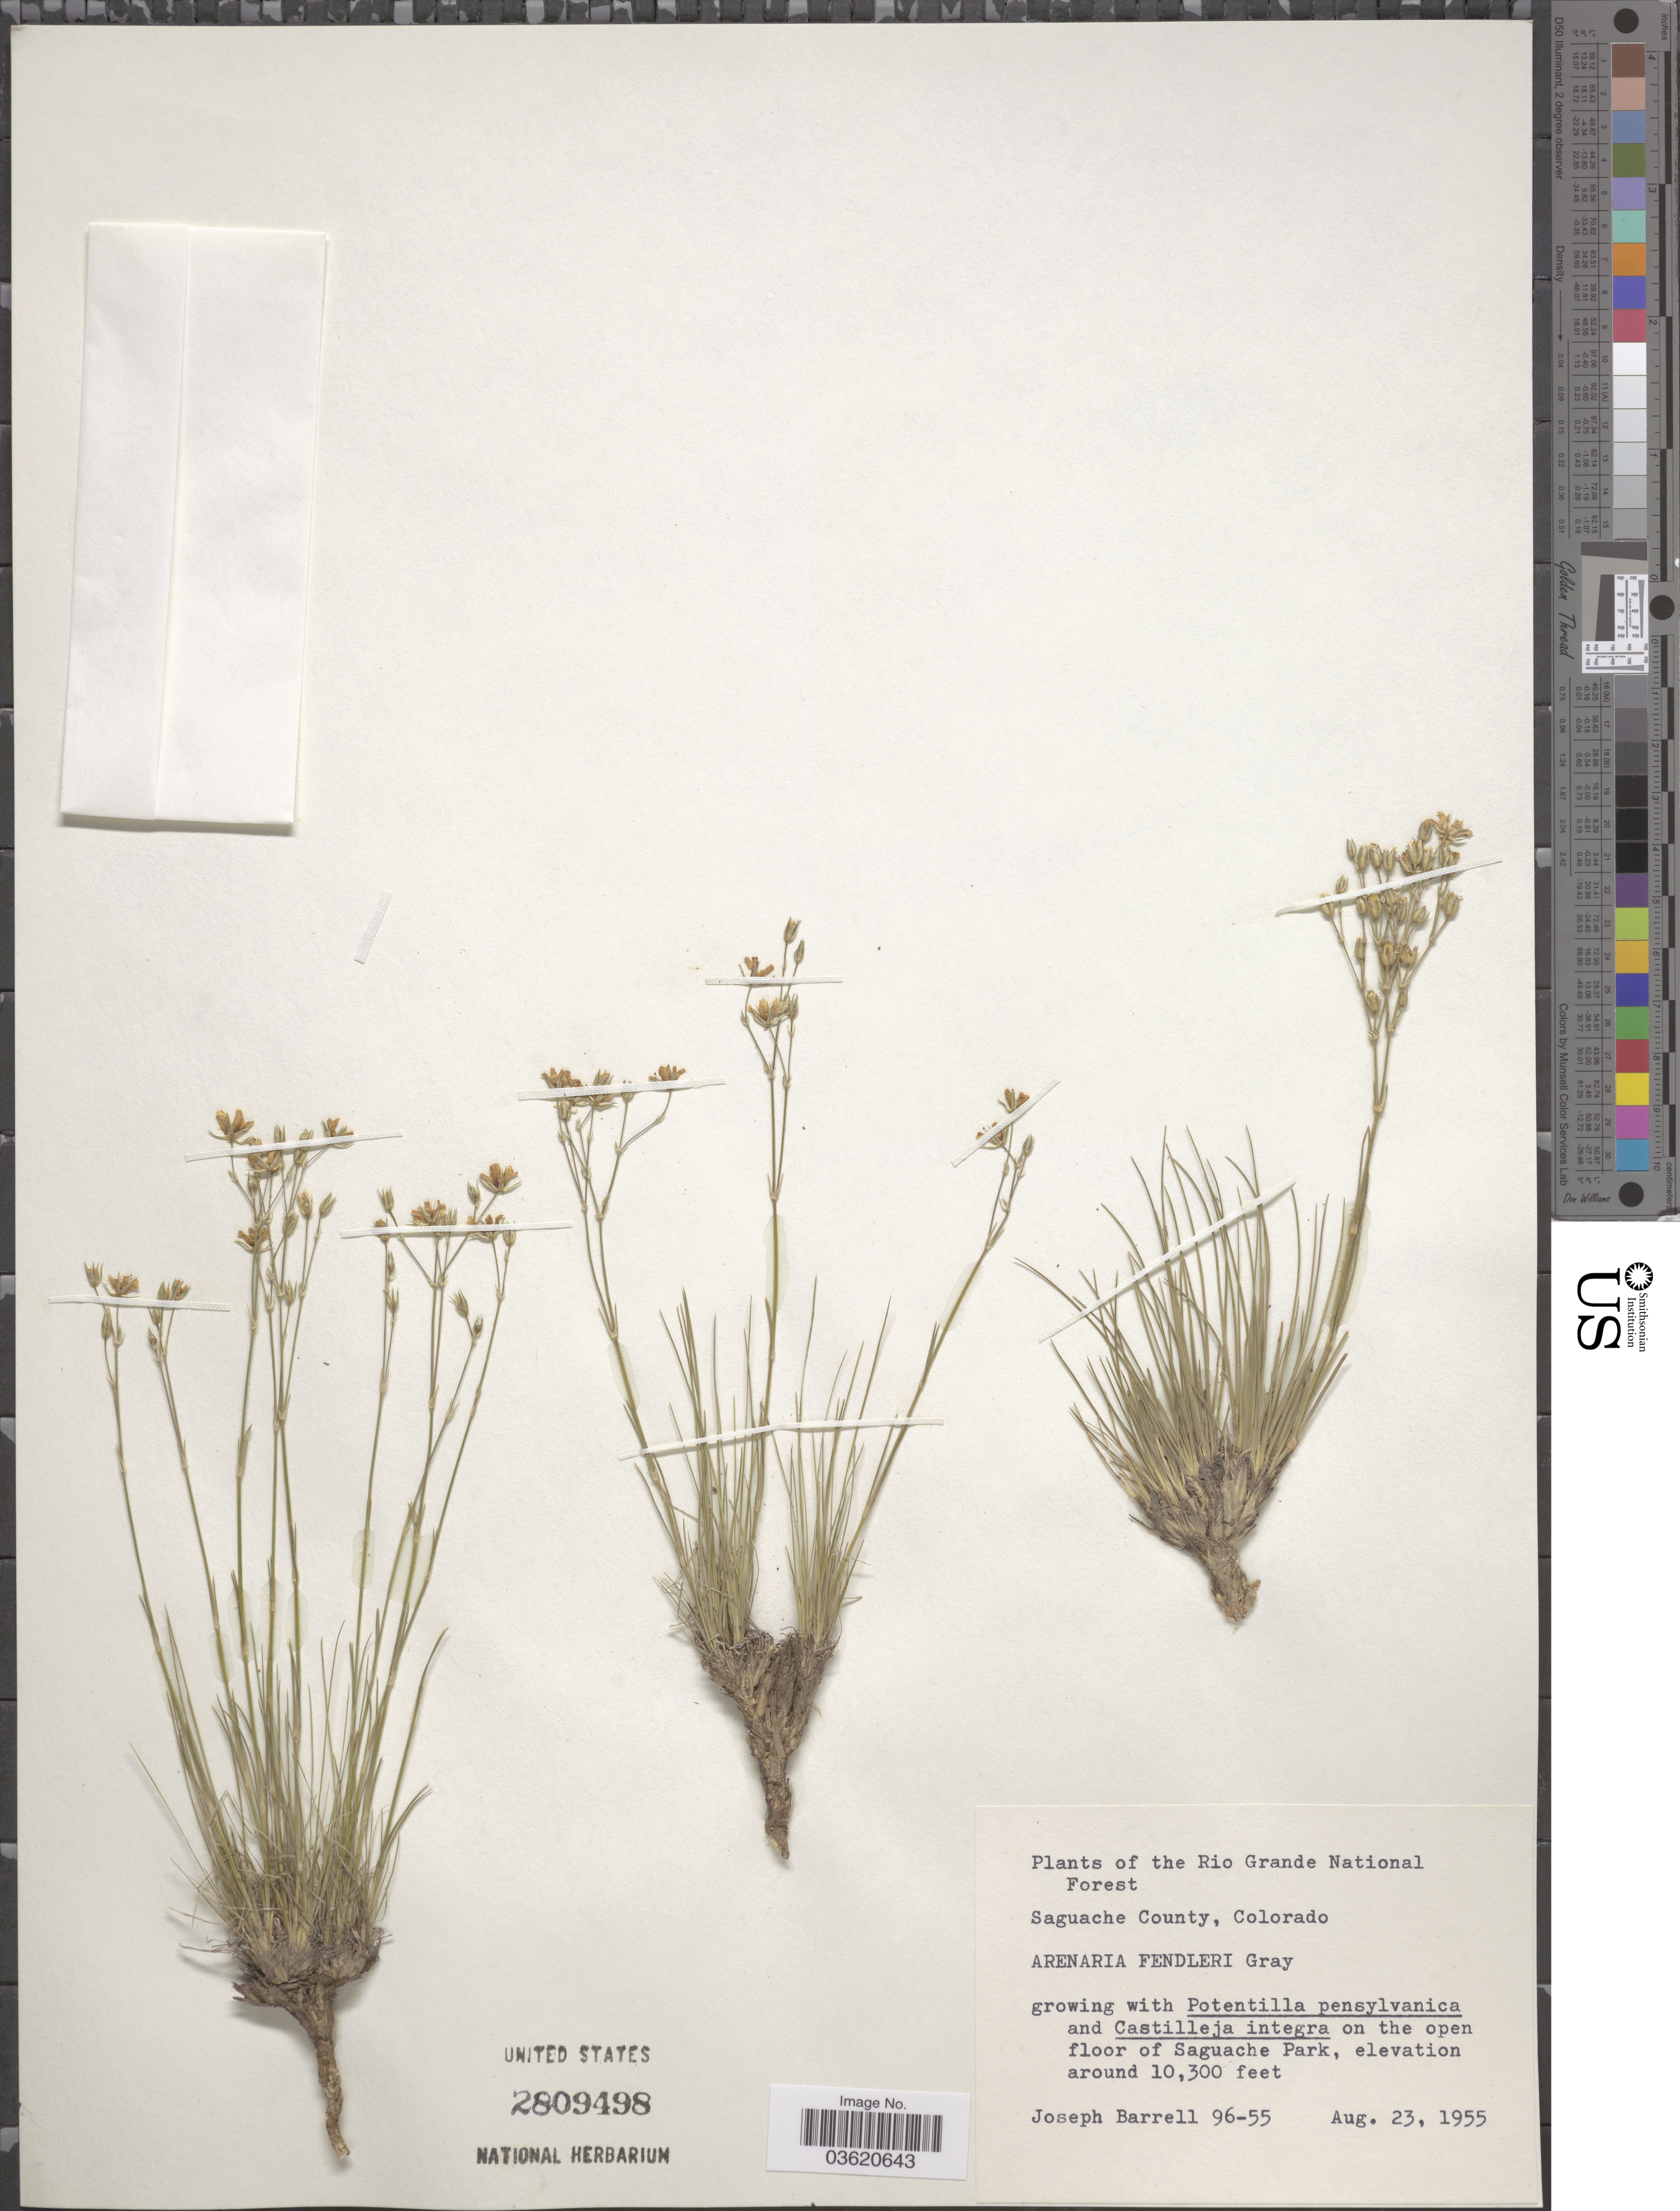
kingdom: Plantae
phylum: Tracheophyta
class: Magnoliopsida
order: Caryophyllales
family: Caryophyllaceae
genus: Eremogone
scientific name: Eremogone fendleri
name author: (A. Gray) Ikonn.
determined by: U.S. National Herbarium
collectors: J. Barrell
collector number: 96-55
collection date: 1955-08-23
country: United States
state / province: Colorado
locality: The Rio Grande National Forest. Saguache County. On the open floor of Saguache Park.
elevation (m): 3139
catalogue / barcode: US 2809498